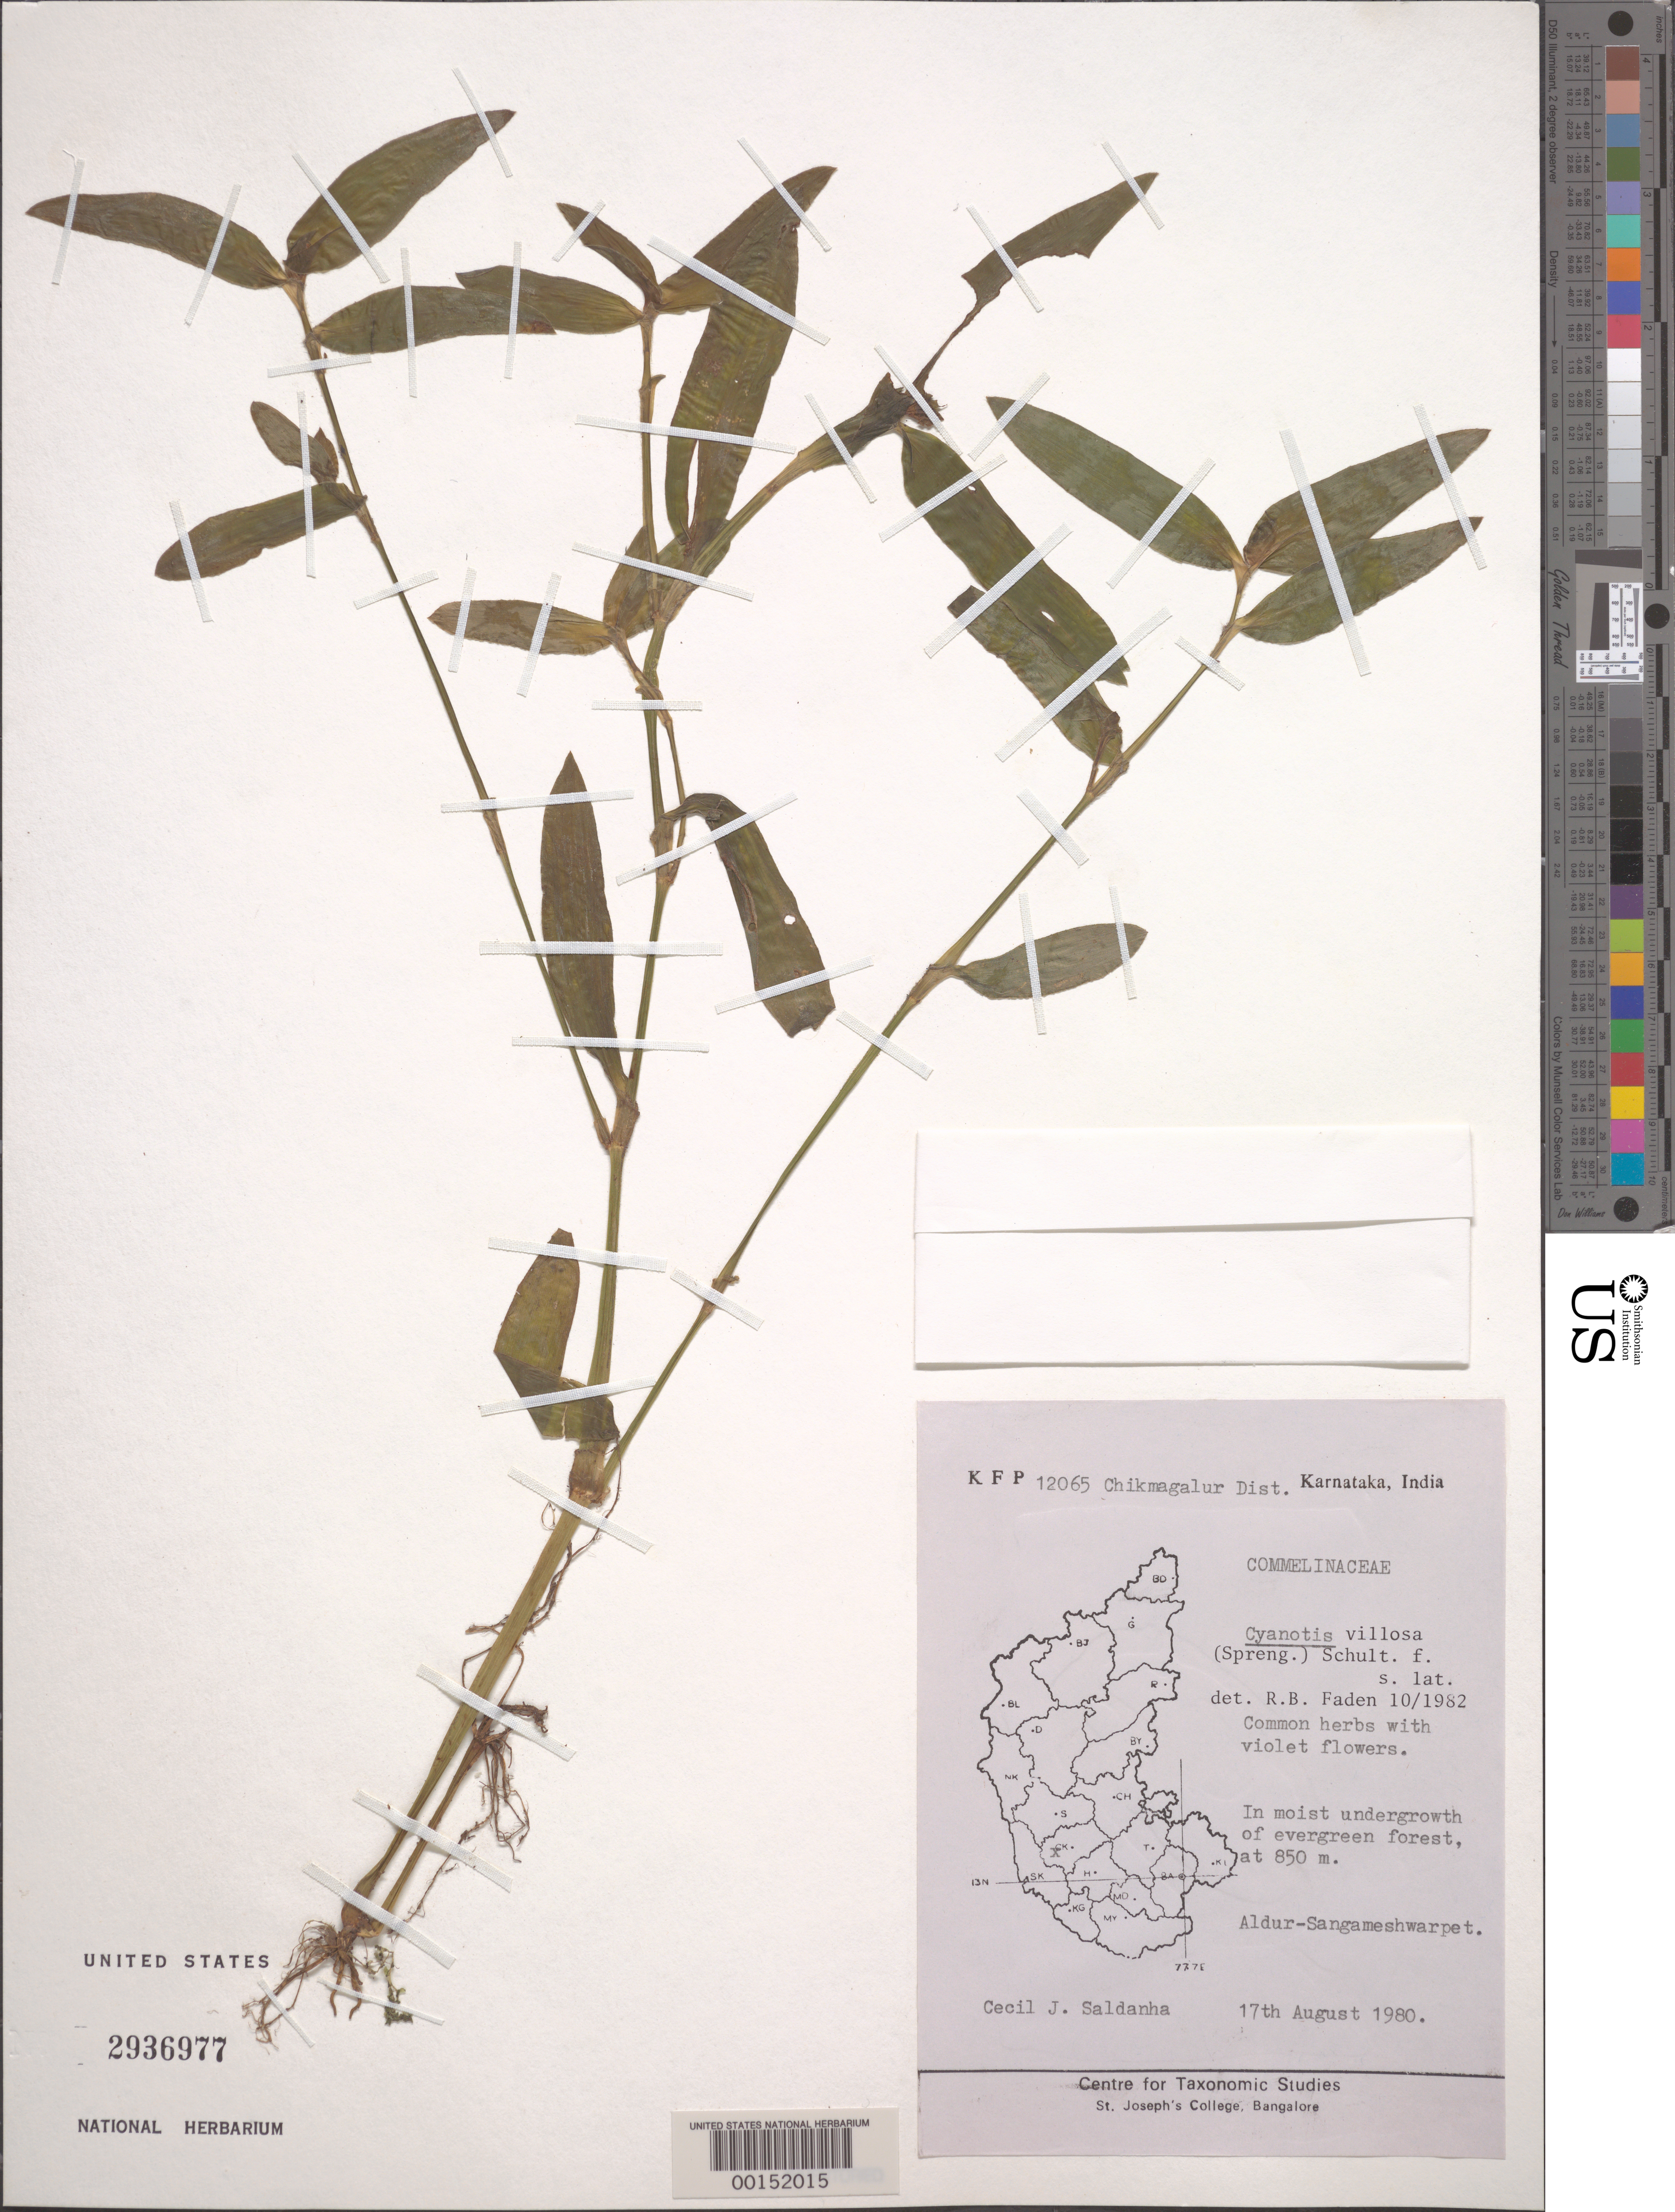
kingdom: Plantae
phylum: Tracheophyta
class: Liliopsida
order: Commelinales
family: Commelinaceae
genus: Cyanotis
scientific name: Cyanotis villosa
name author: (Spreng.) Schult. & Schult. f.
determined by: Faden, Robert B., (US), Smithsonian Institution - National Museum of Natural History (UNITED STATES)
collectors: C. J. Saldanha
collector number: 12065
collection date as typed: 17 Aug 1980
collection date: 1980-08-17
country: India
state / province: Karnataka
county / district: Chikmagalur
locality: Aldur-sangameshwarpet, mysore state [mysore state = karnataka.]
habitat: Moist undergrowth; evergreen forest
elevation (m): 850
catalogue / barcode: US 2936977